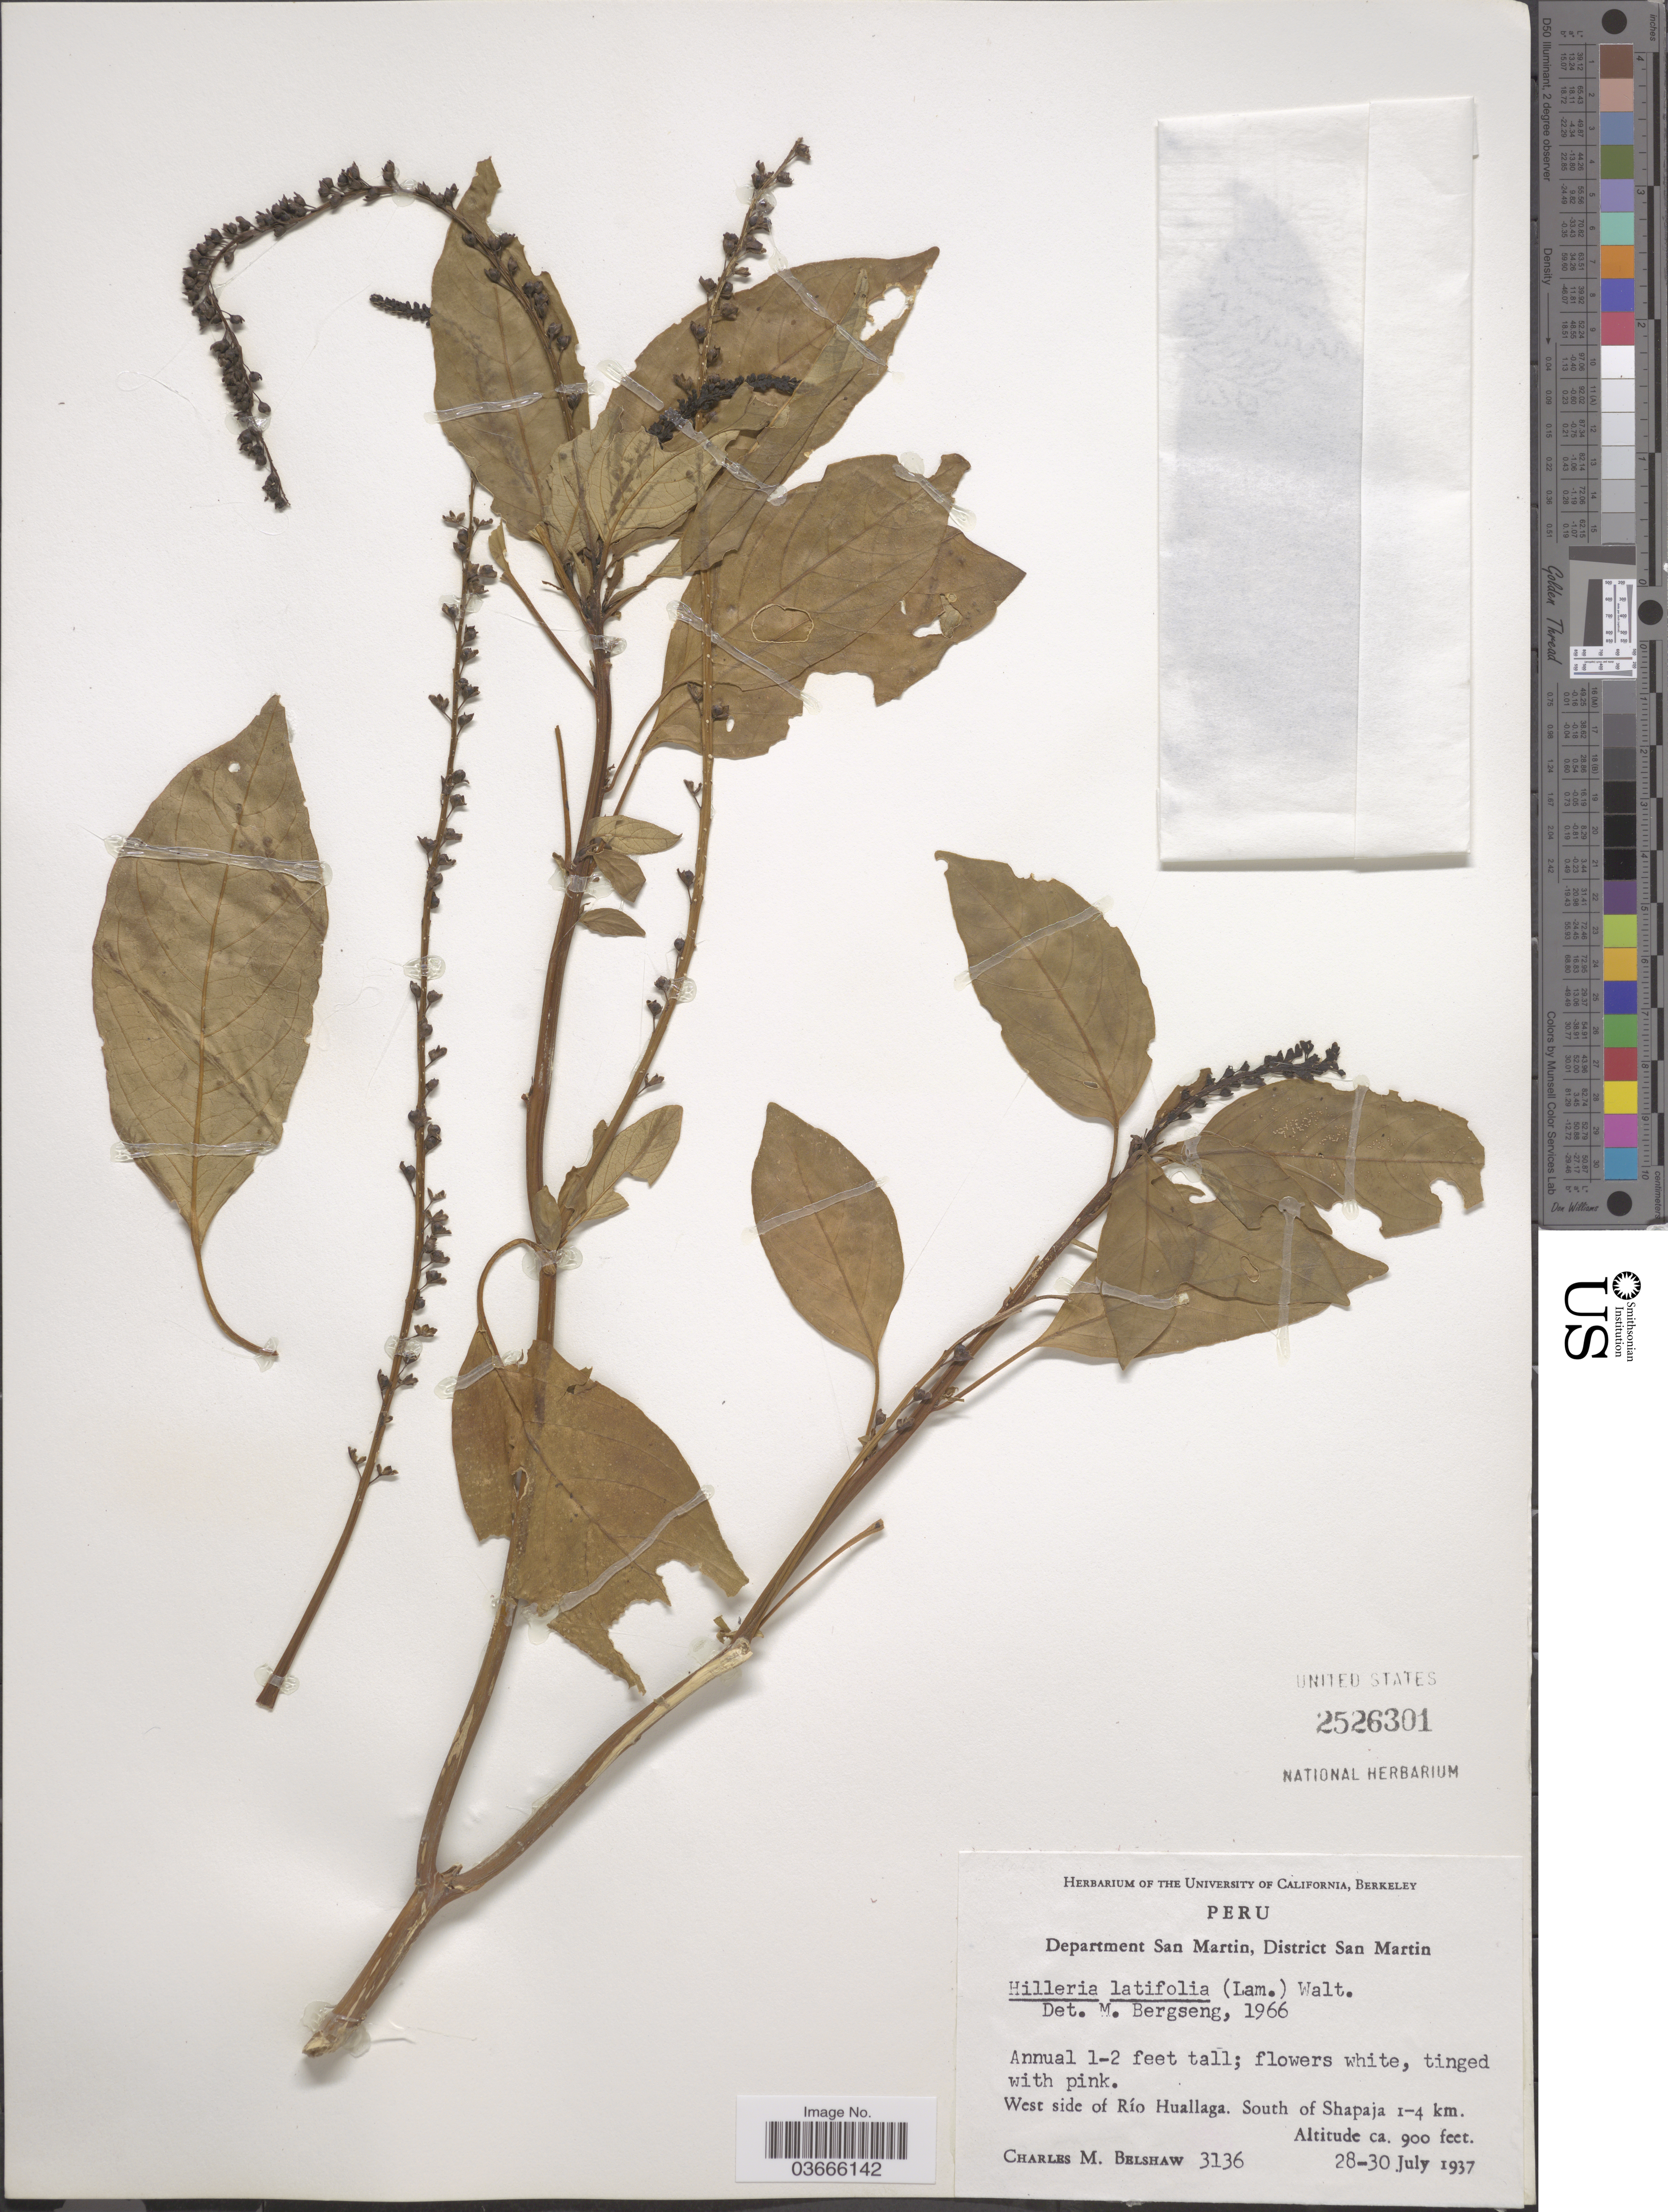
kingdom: Plantae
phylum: Tracheophyta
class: Magnoliopsida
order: Caryophyllales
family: Phytolaccaceae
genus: Hilleria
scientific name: Hilleria latifolia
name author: (Lam.) H. Walter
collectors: C. Shaw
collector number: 3136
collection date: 1937-07-28/1937-07-30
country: Peru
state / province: San Martín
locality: Department San Martin, District San Martin. West side of Río Huallaga. South of Shapaja 1-4 km.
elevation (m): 274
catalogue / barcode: US 2526301